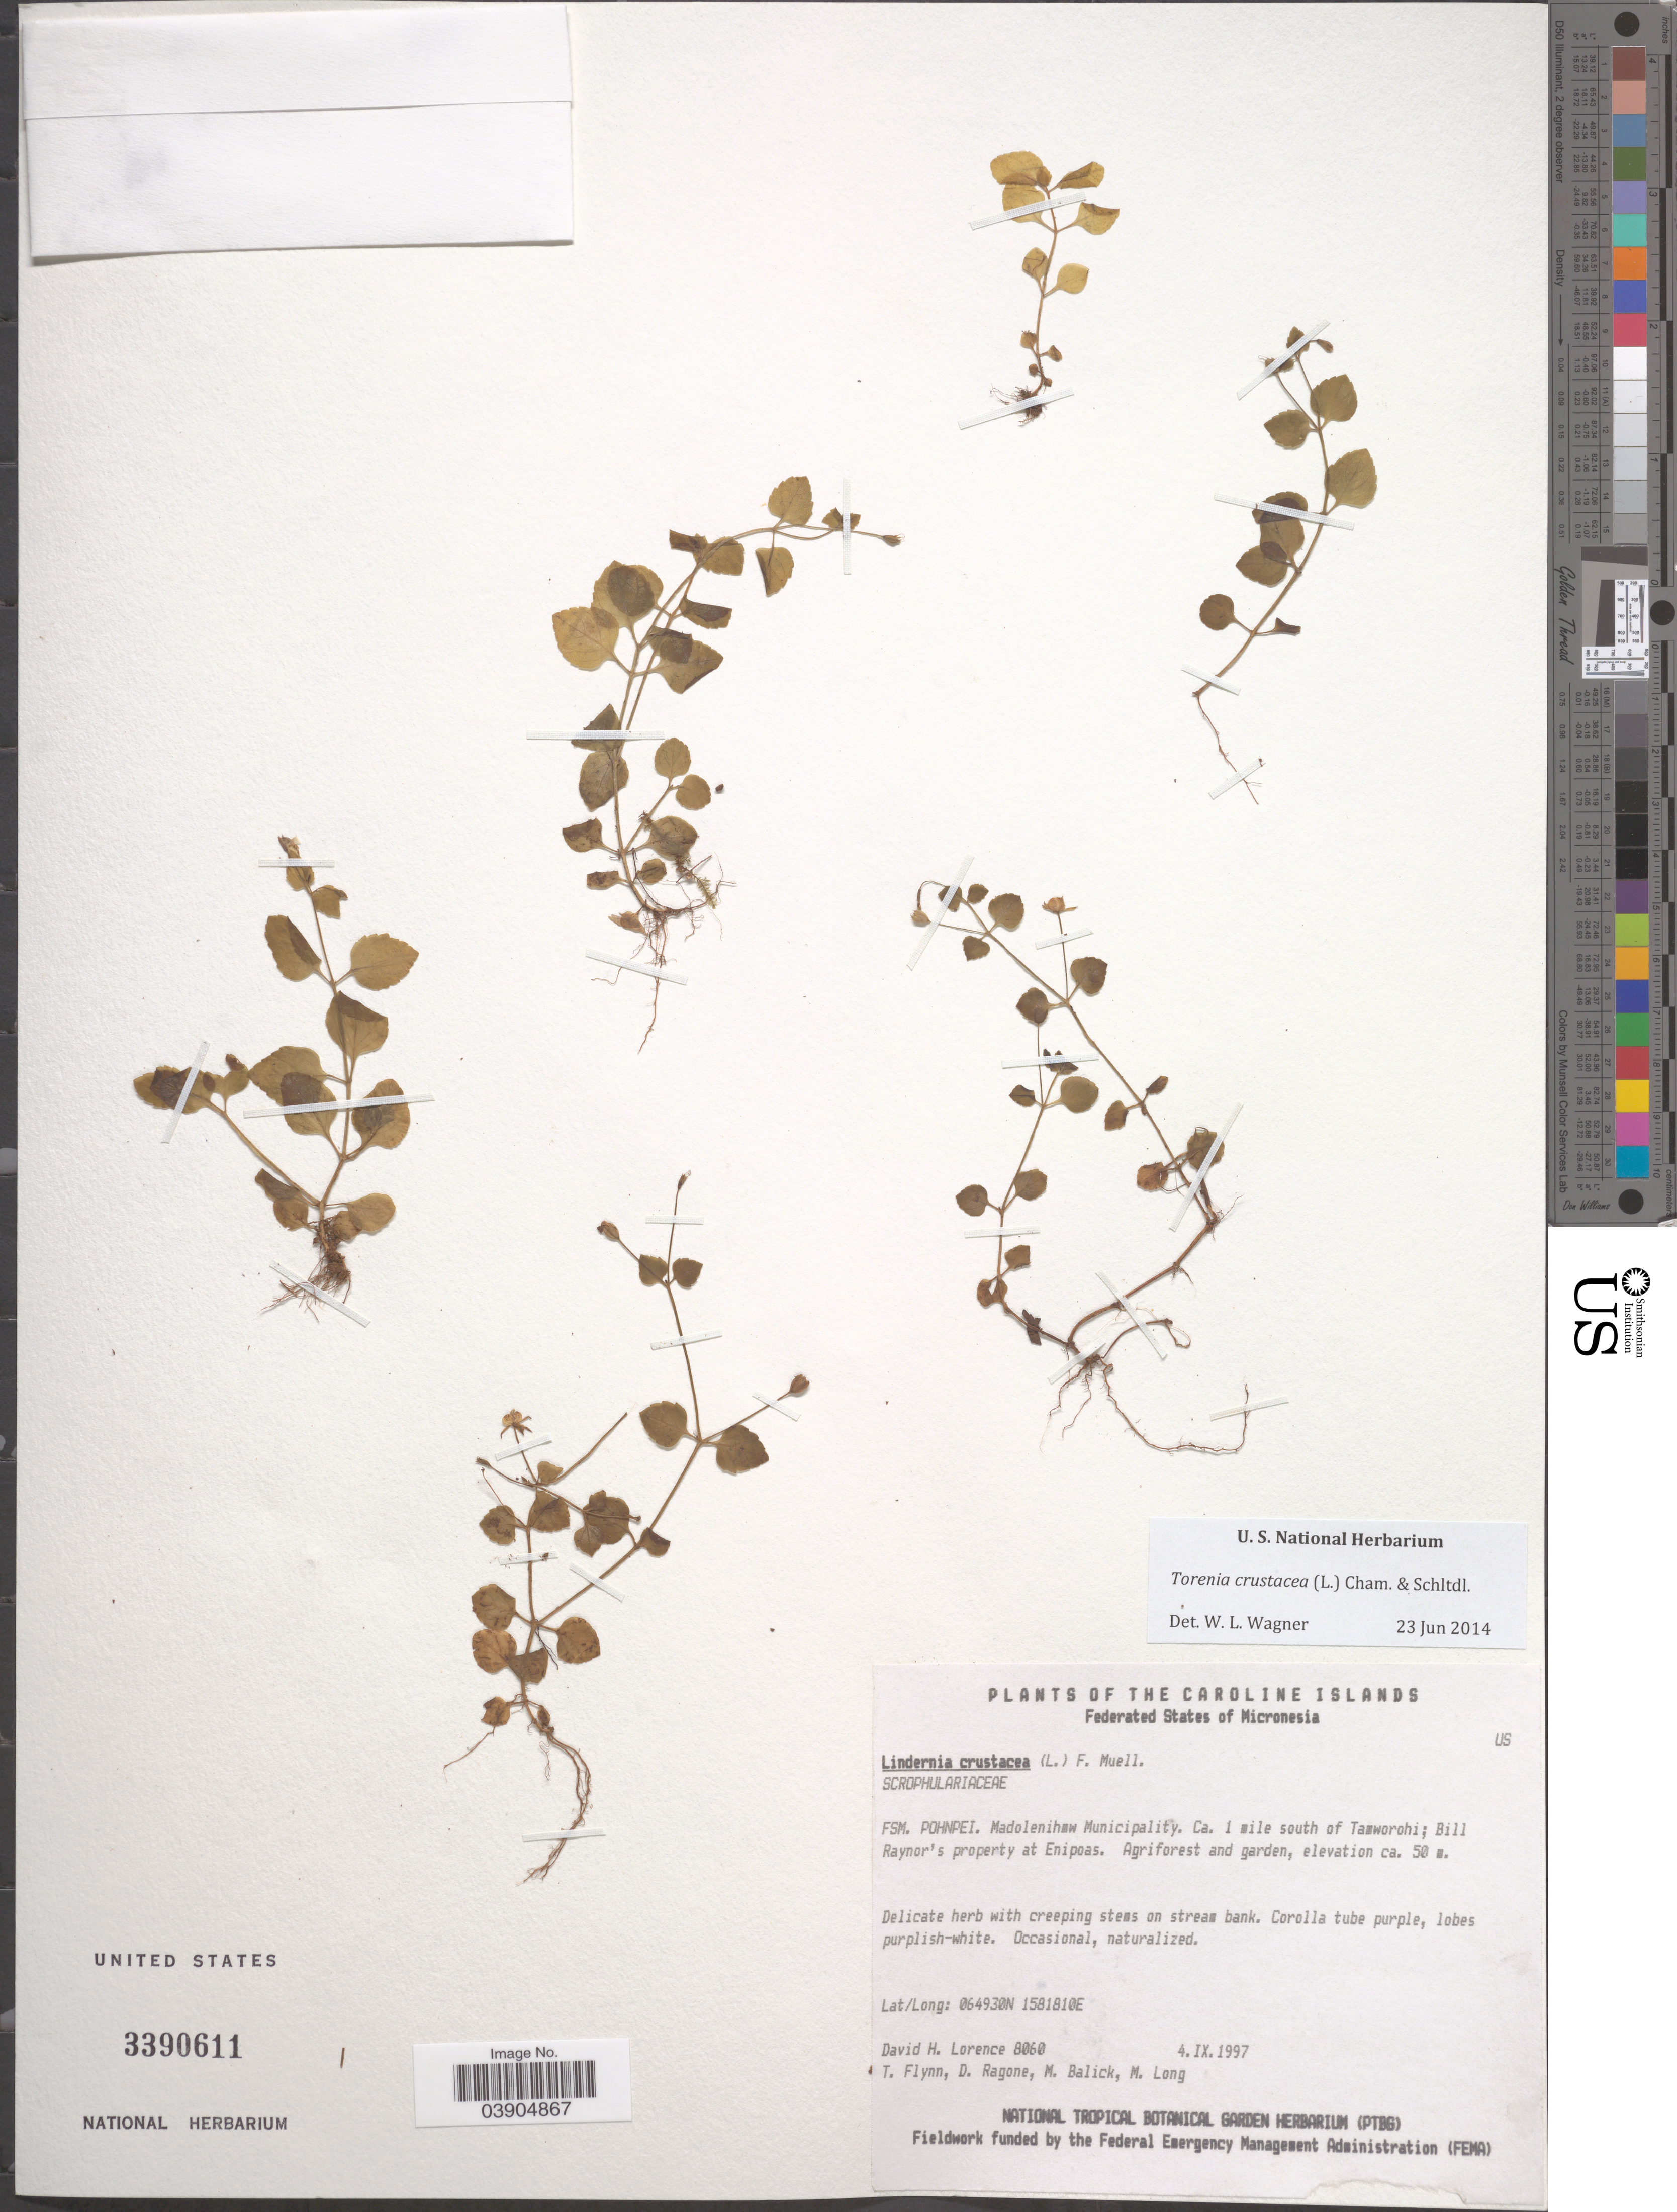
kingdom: Plantae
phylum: Tracheophyta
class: Magnoliopsida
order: Lamiales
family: Linderniaceae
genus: Lindernia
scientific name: Lindernia crustacea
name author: (L.) F. Muell.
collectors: D. Lorence, T. Flynn, D. Ragone, M. Balick & M. Long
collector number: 8060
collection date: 1997-09-04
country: Micronesia, Federated States of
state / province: Pohnpei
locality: The Caroline Islands. Federated States of Micronesia. Madolenihmw Municipality. Ca. 1 mile south of Tamworohi; Bill Raynor's property at Enipoas.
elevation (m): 50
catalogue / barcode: US 3390611